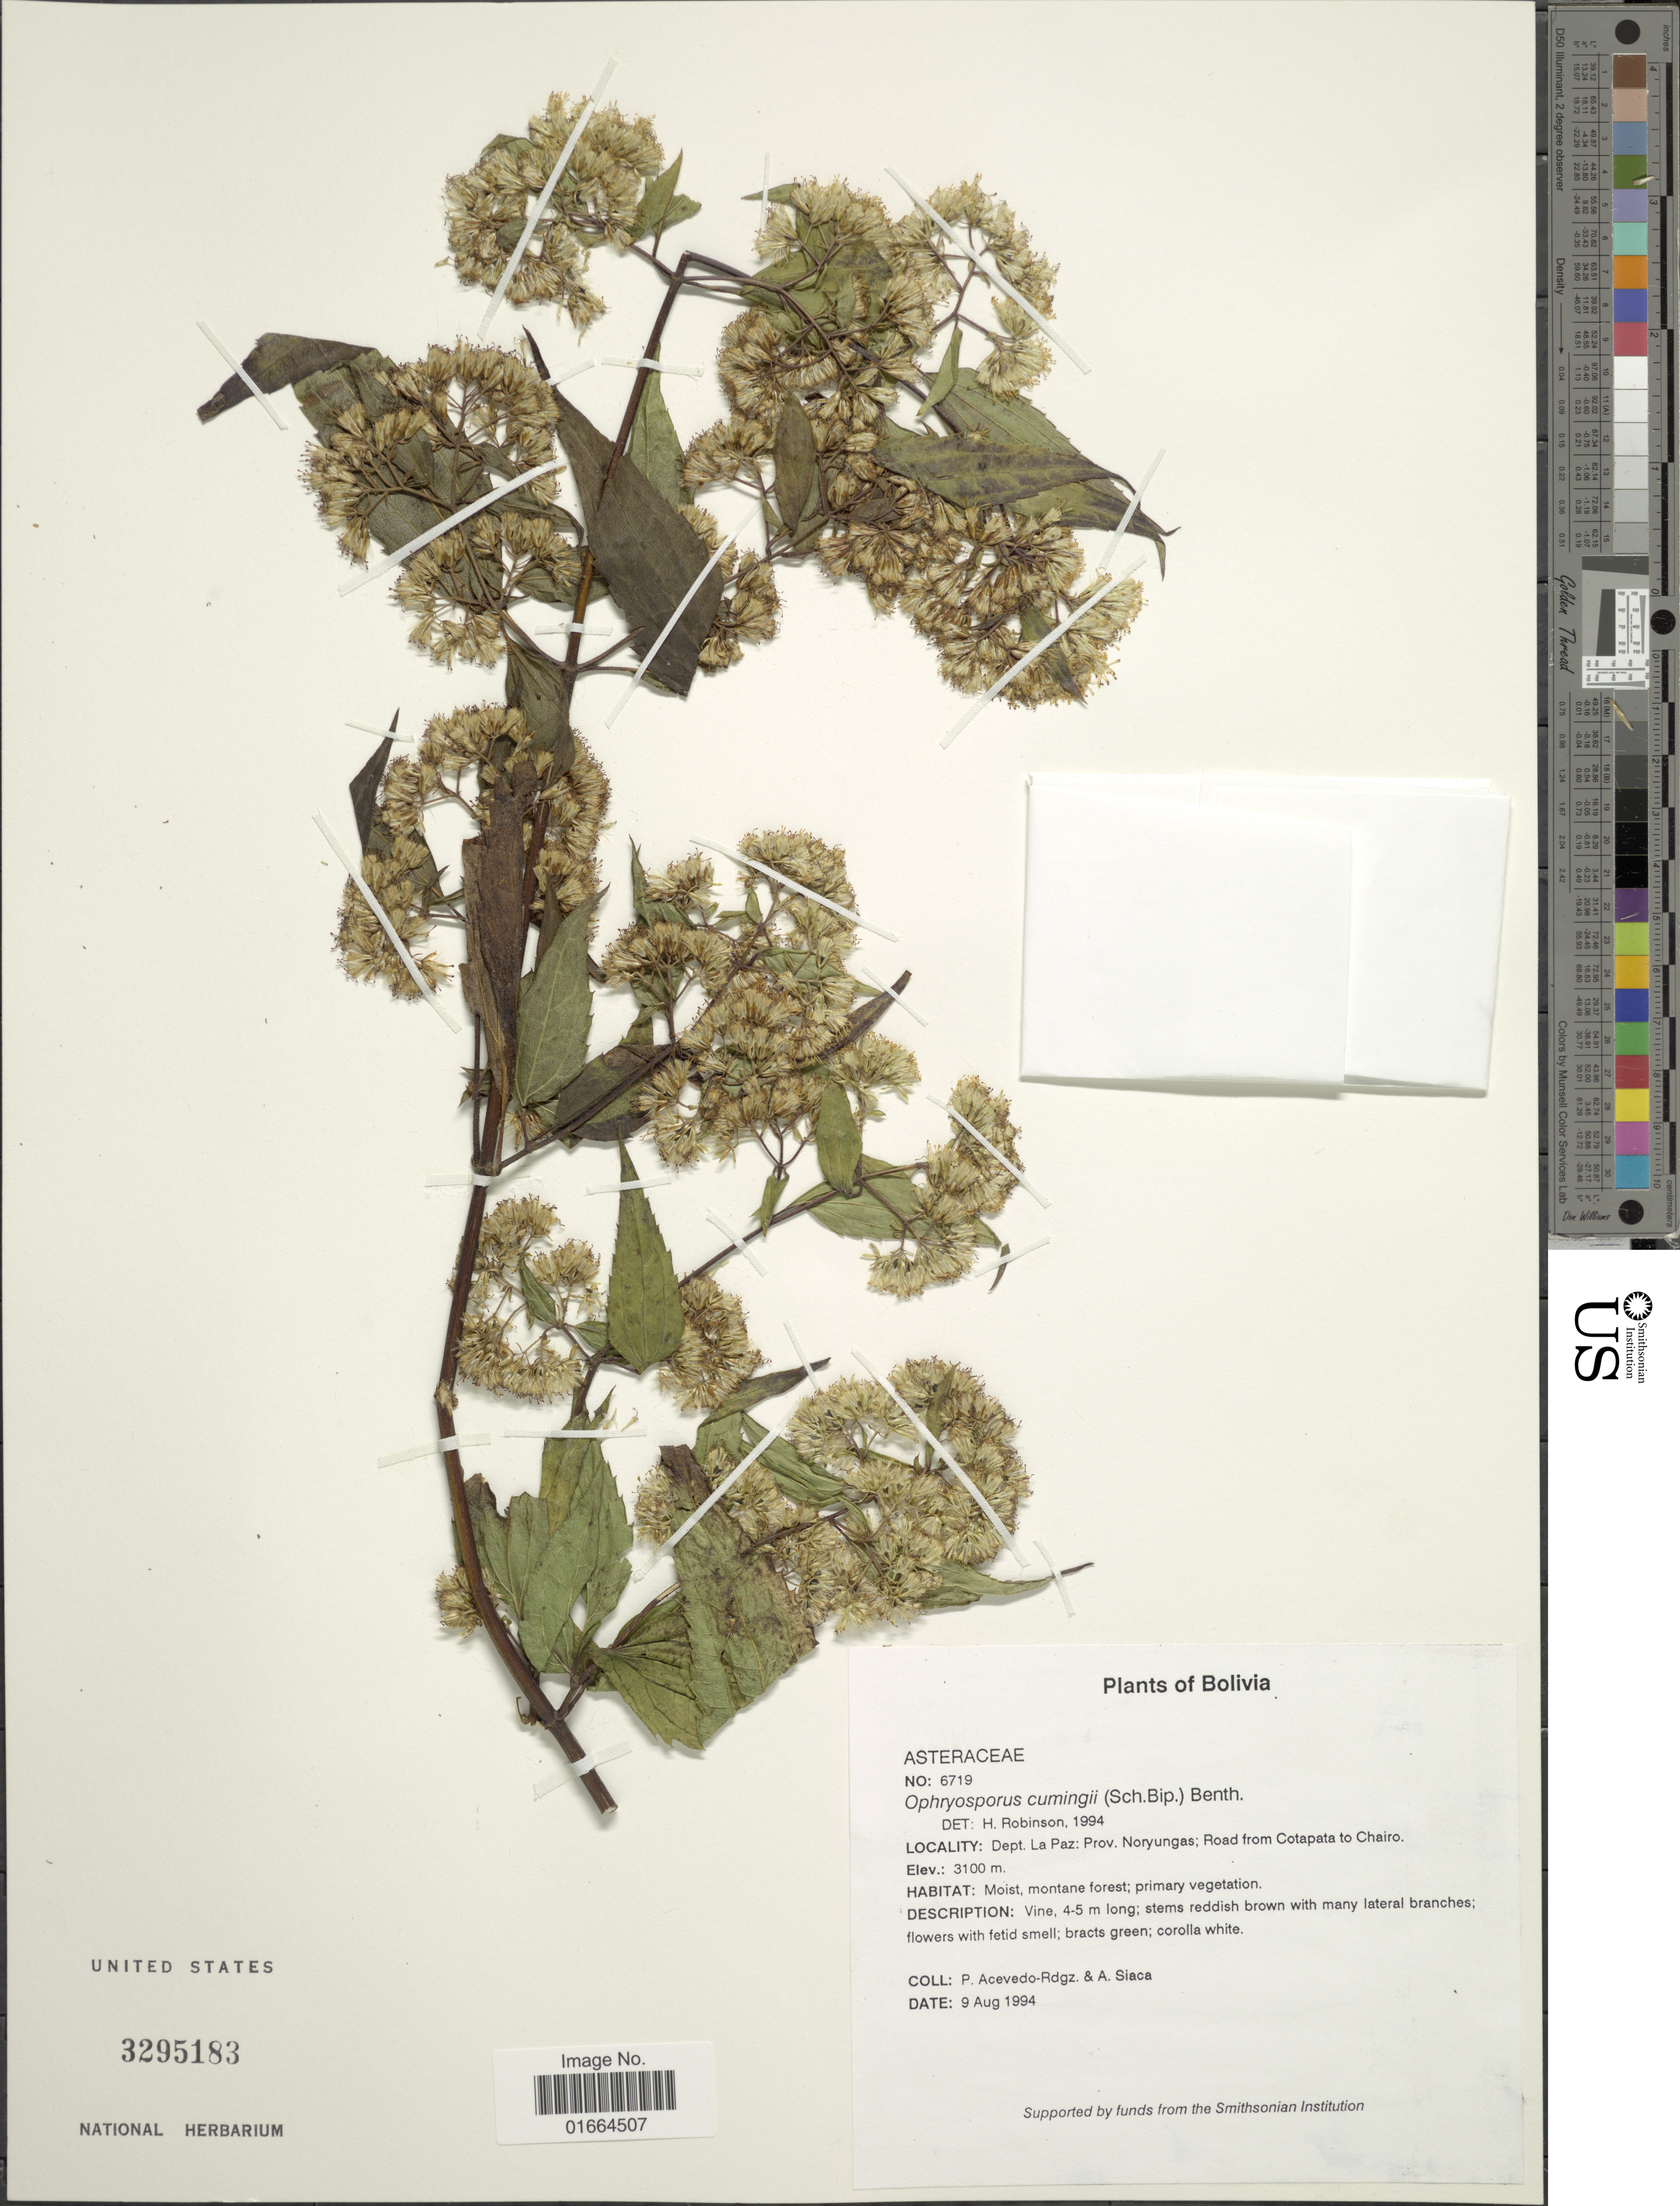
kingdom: Plantae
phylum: Tracheophyta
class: Magnoliopsida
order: Asterales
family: Asteraceae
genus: Ophryosporus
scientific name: Ophryosporus cumingii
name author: (Sch. Bip.) Benth.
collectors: P. Acevedo-Rodr. & A. Siaca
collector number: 6719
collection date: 1994-08-09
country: Bolivia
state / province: La Paz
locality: Dept. La Paz: Prov. Noryungas; Road from Cotapata to Chairo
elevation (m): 3100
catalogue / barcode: US 3295183